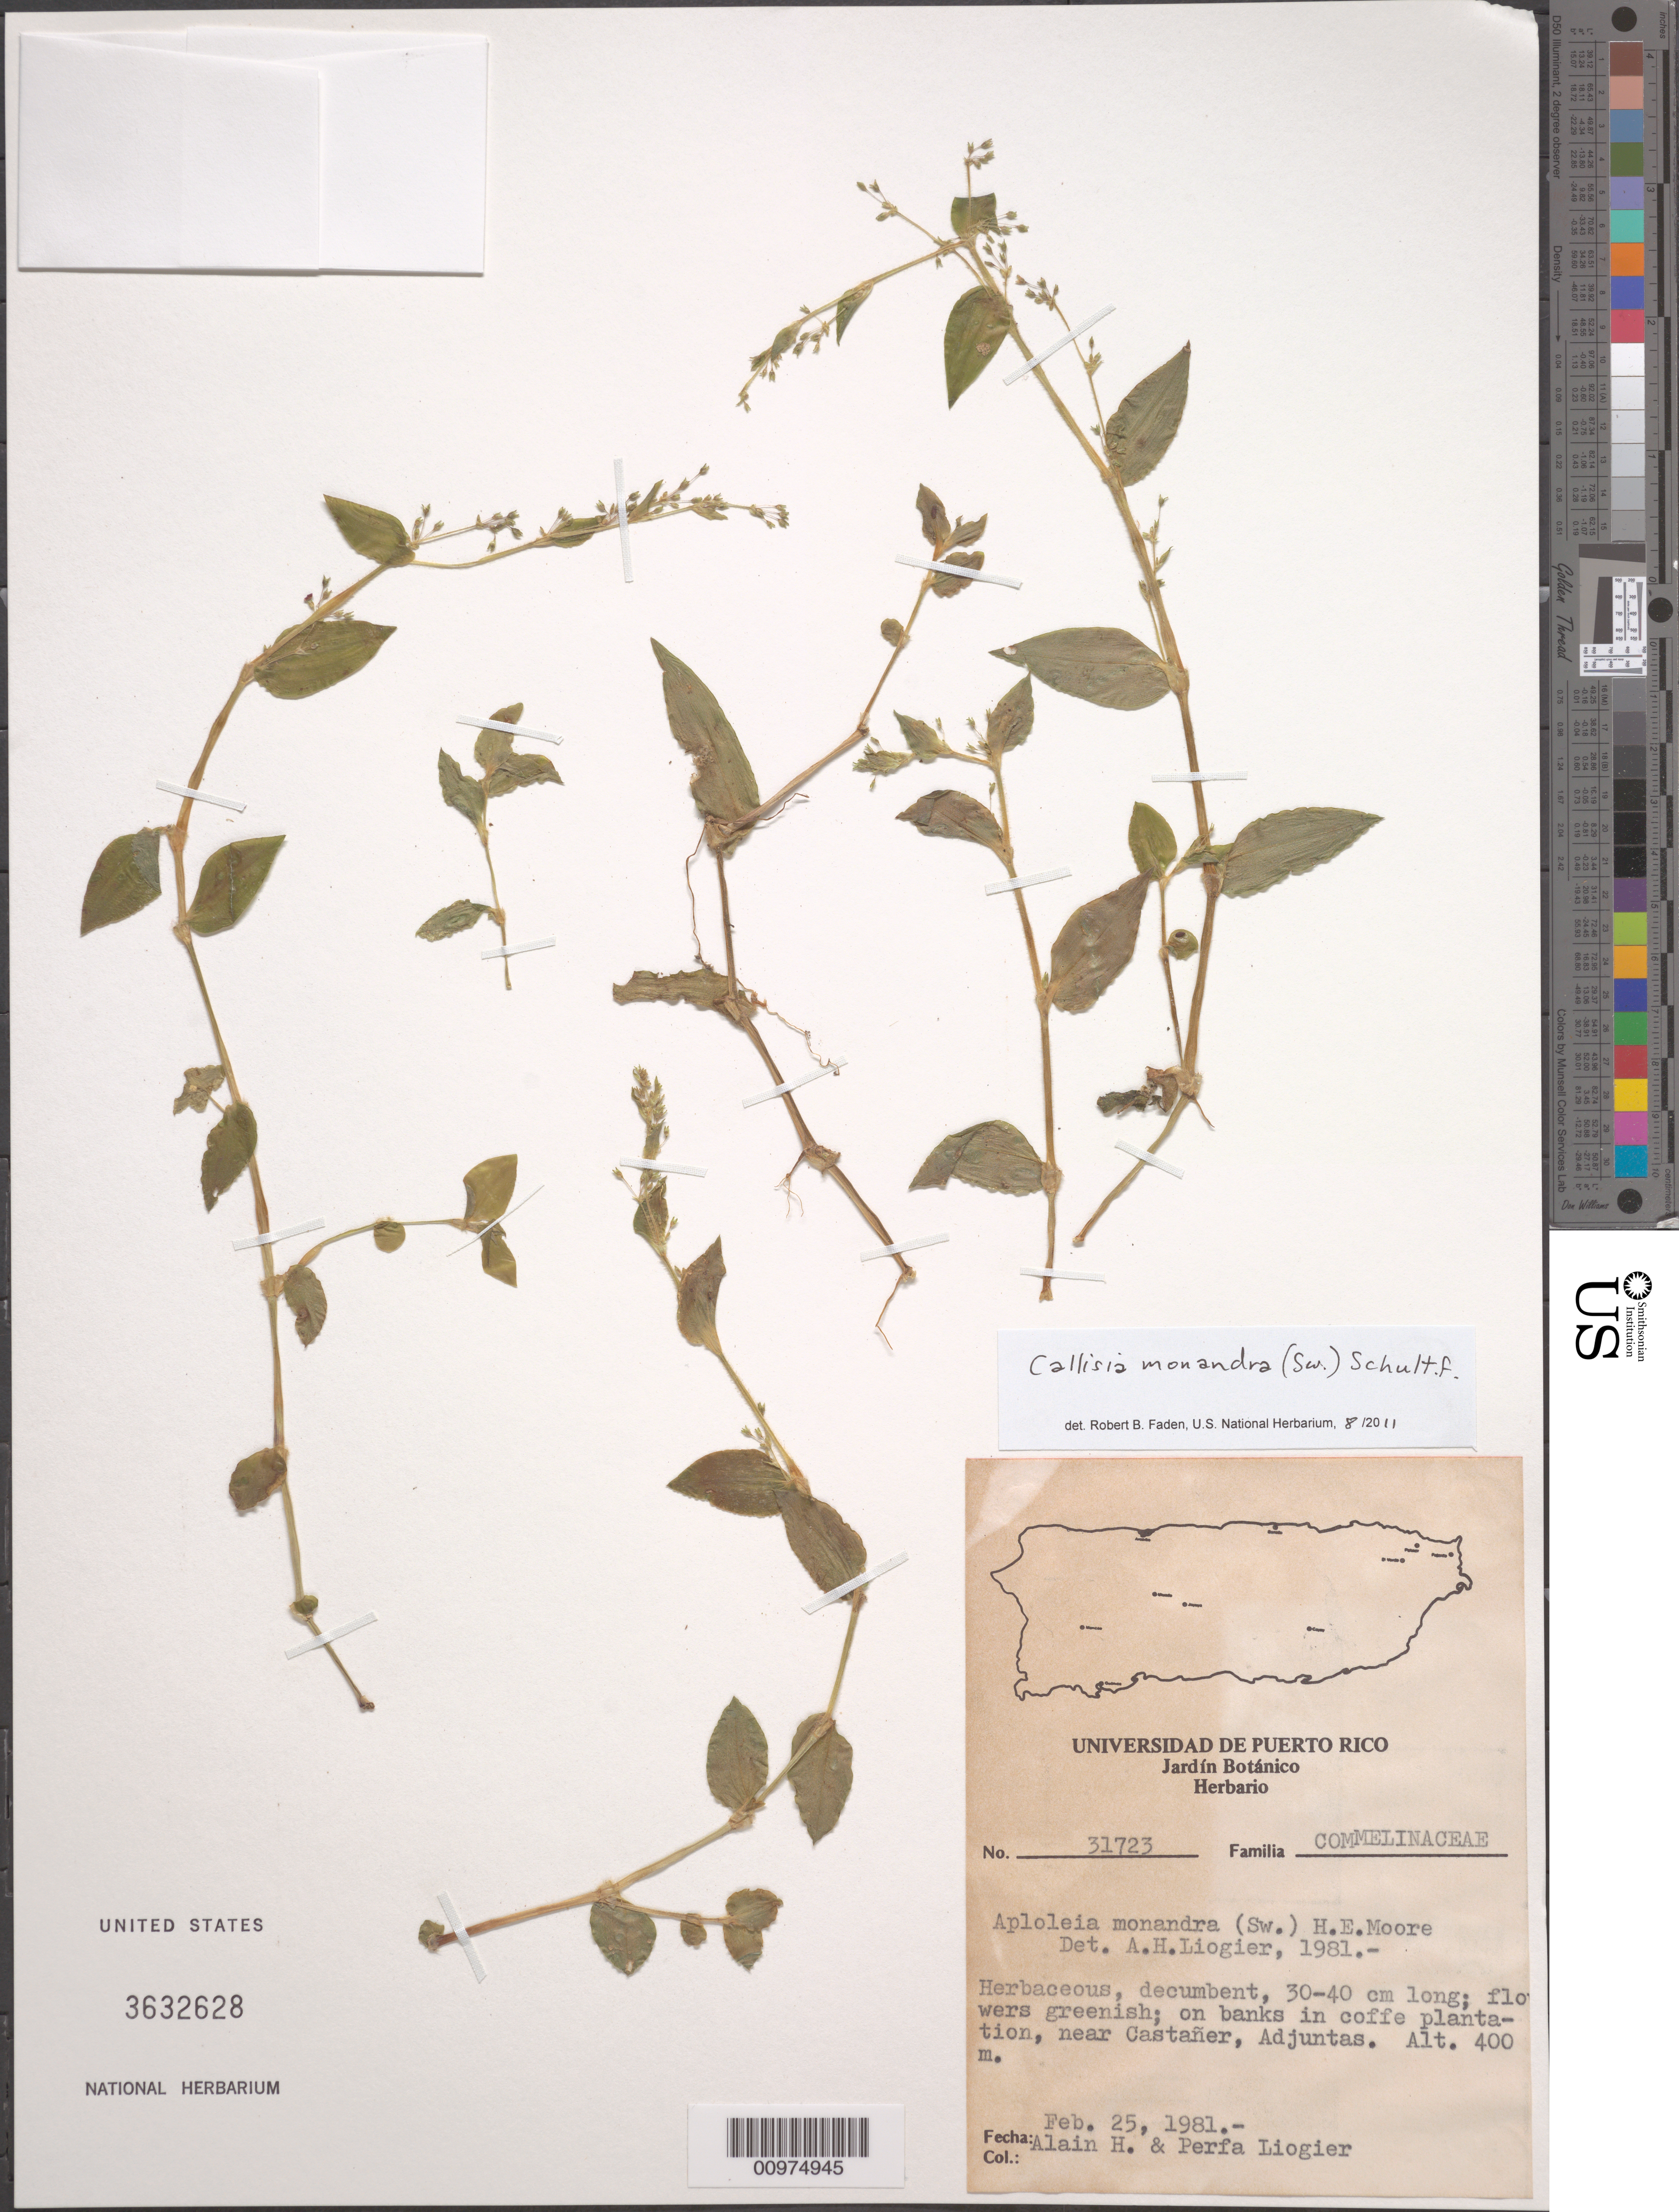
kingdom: Plantae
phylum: Tracheophyta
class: Liliopsida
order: Commelinales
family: Commelinaceae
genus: Callisia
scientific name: Callisia monandra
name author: (Sw.) Schult. & Schult. f.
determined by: Faden, Robert B., (US), Smithsonian Institution - National Museum of Natural History (UNITED STATES)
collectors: A. H. Liogier & M. P. Liogier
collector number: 31723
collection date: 1981-02-25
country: Puerto Rico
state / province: Adjuntas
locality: near Castañrt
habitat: on banks in coffe plantation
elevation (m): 400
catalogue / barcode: US 3632628